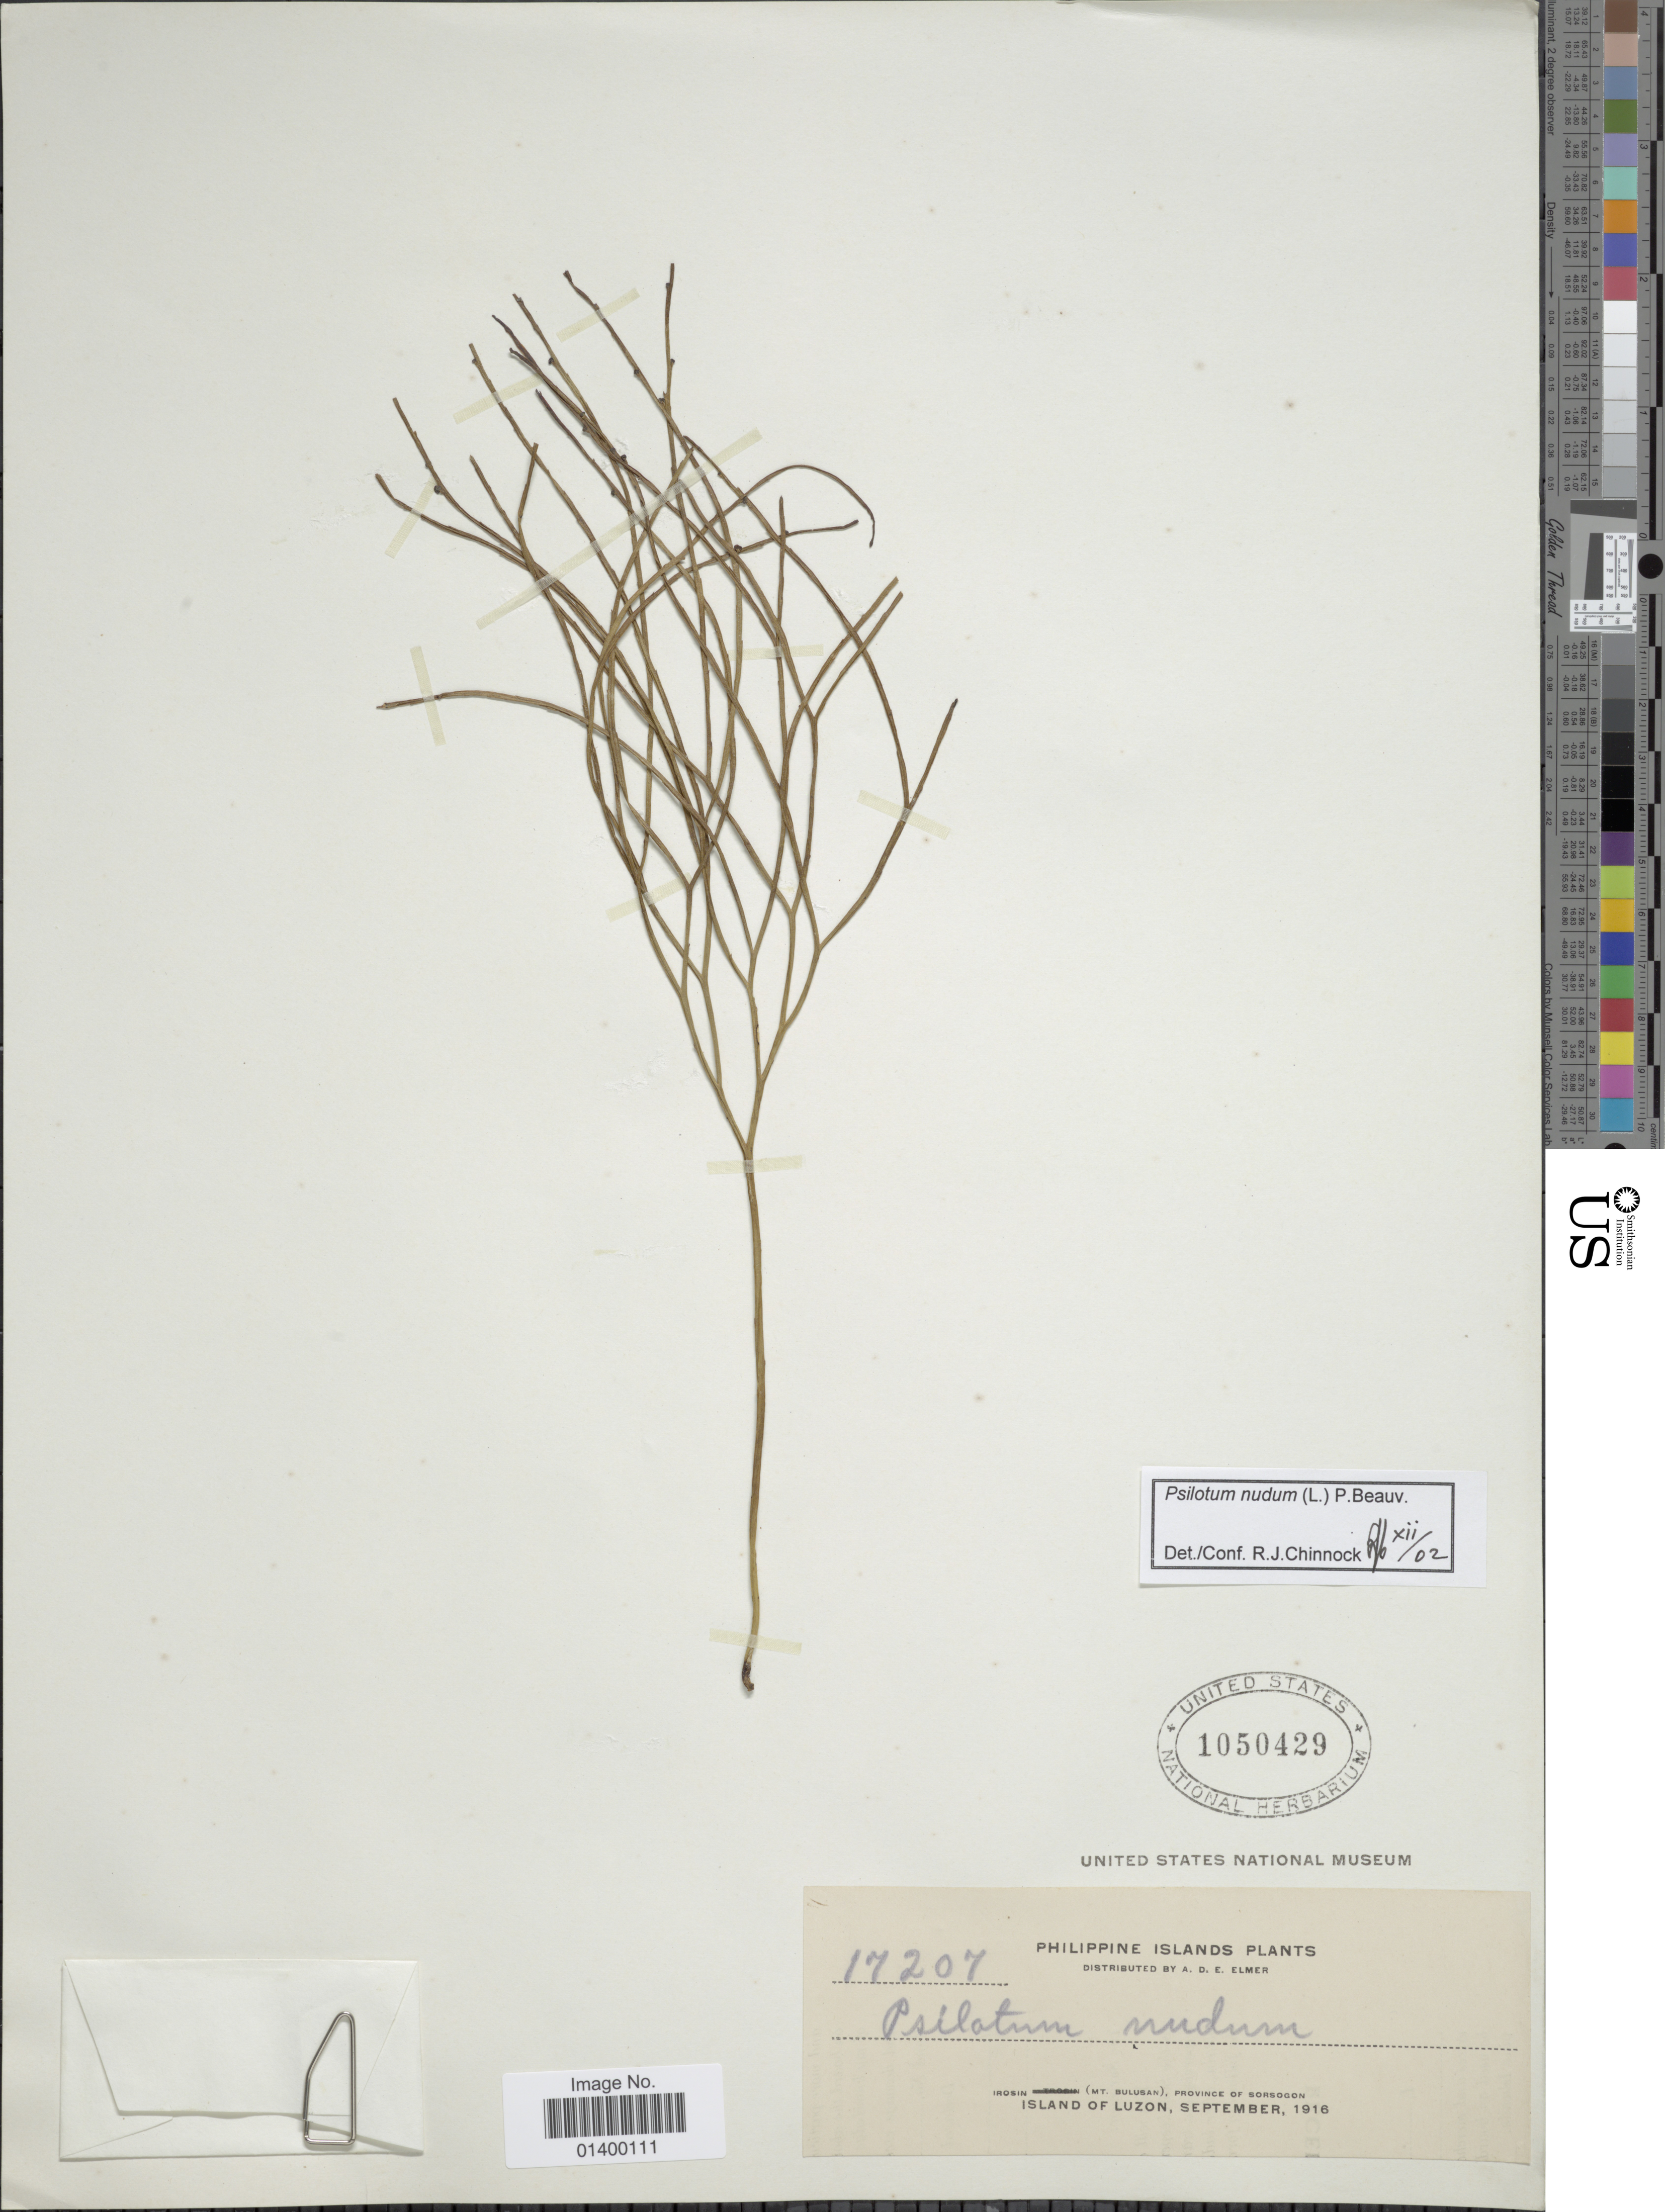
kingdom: Plantae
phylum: Tracheophyta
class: Polypodiopsida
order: Psilotales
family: Psilotaceae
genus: Psilotum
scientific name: Psilotum nudum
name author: (L.) P. Beauv.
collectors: A. D. E. Elmer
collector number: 17207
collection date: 1916-09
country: Philippines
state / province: Central Luzon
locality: Irosin (Mt. Bulusan), province of Sorgoson, island of Luzon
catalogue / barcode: US 1050429